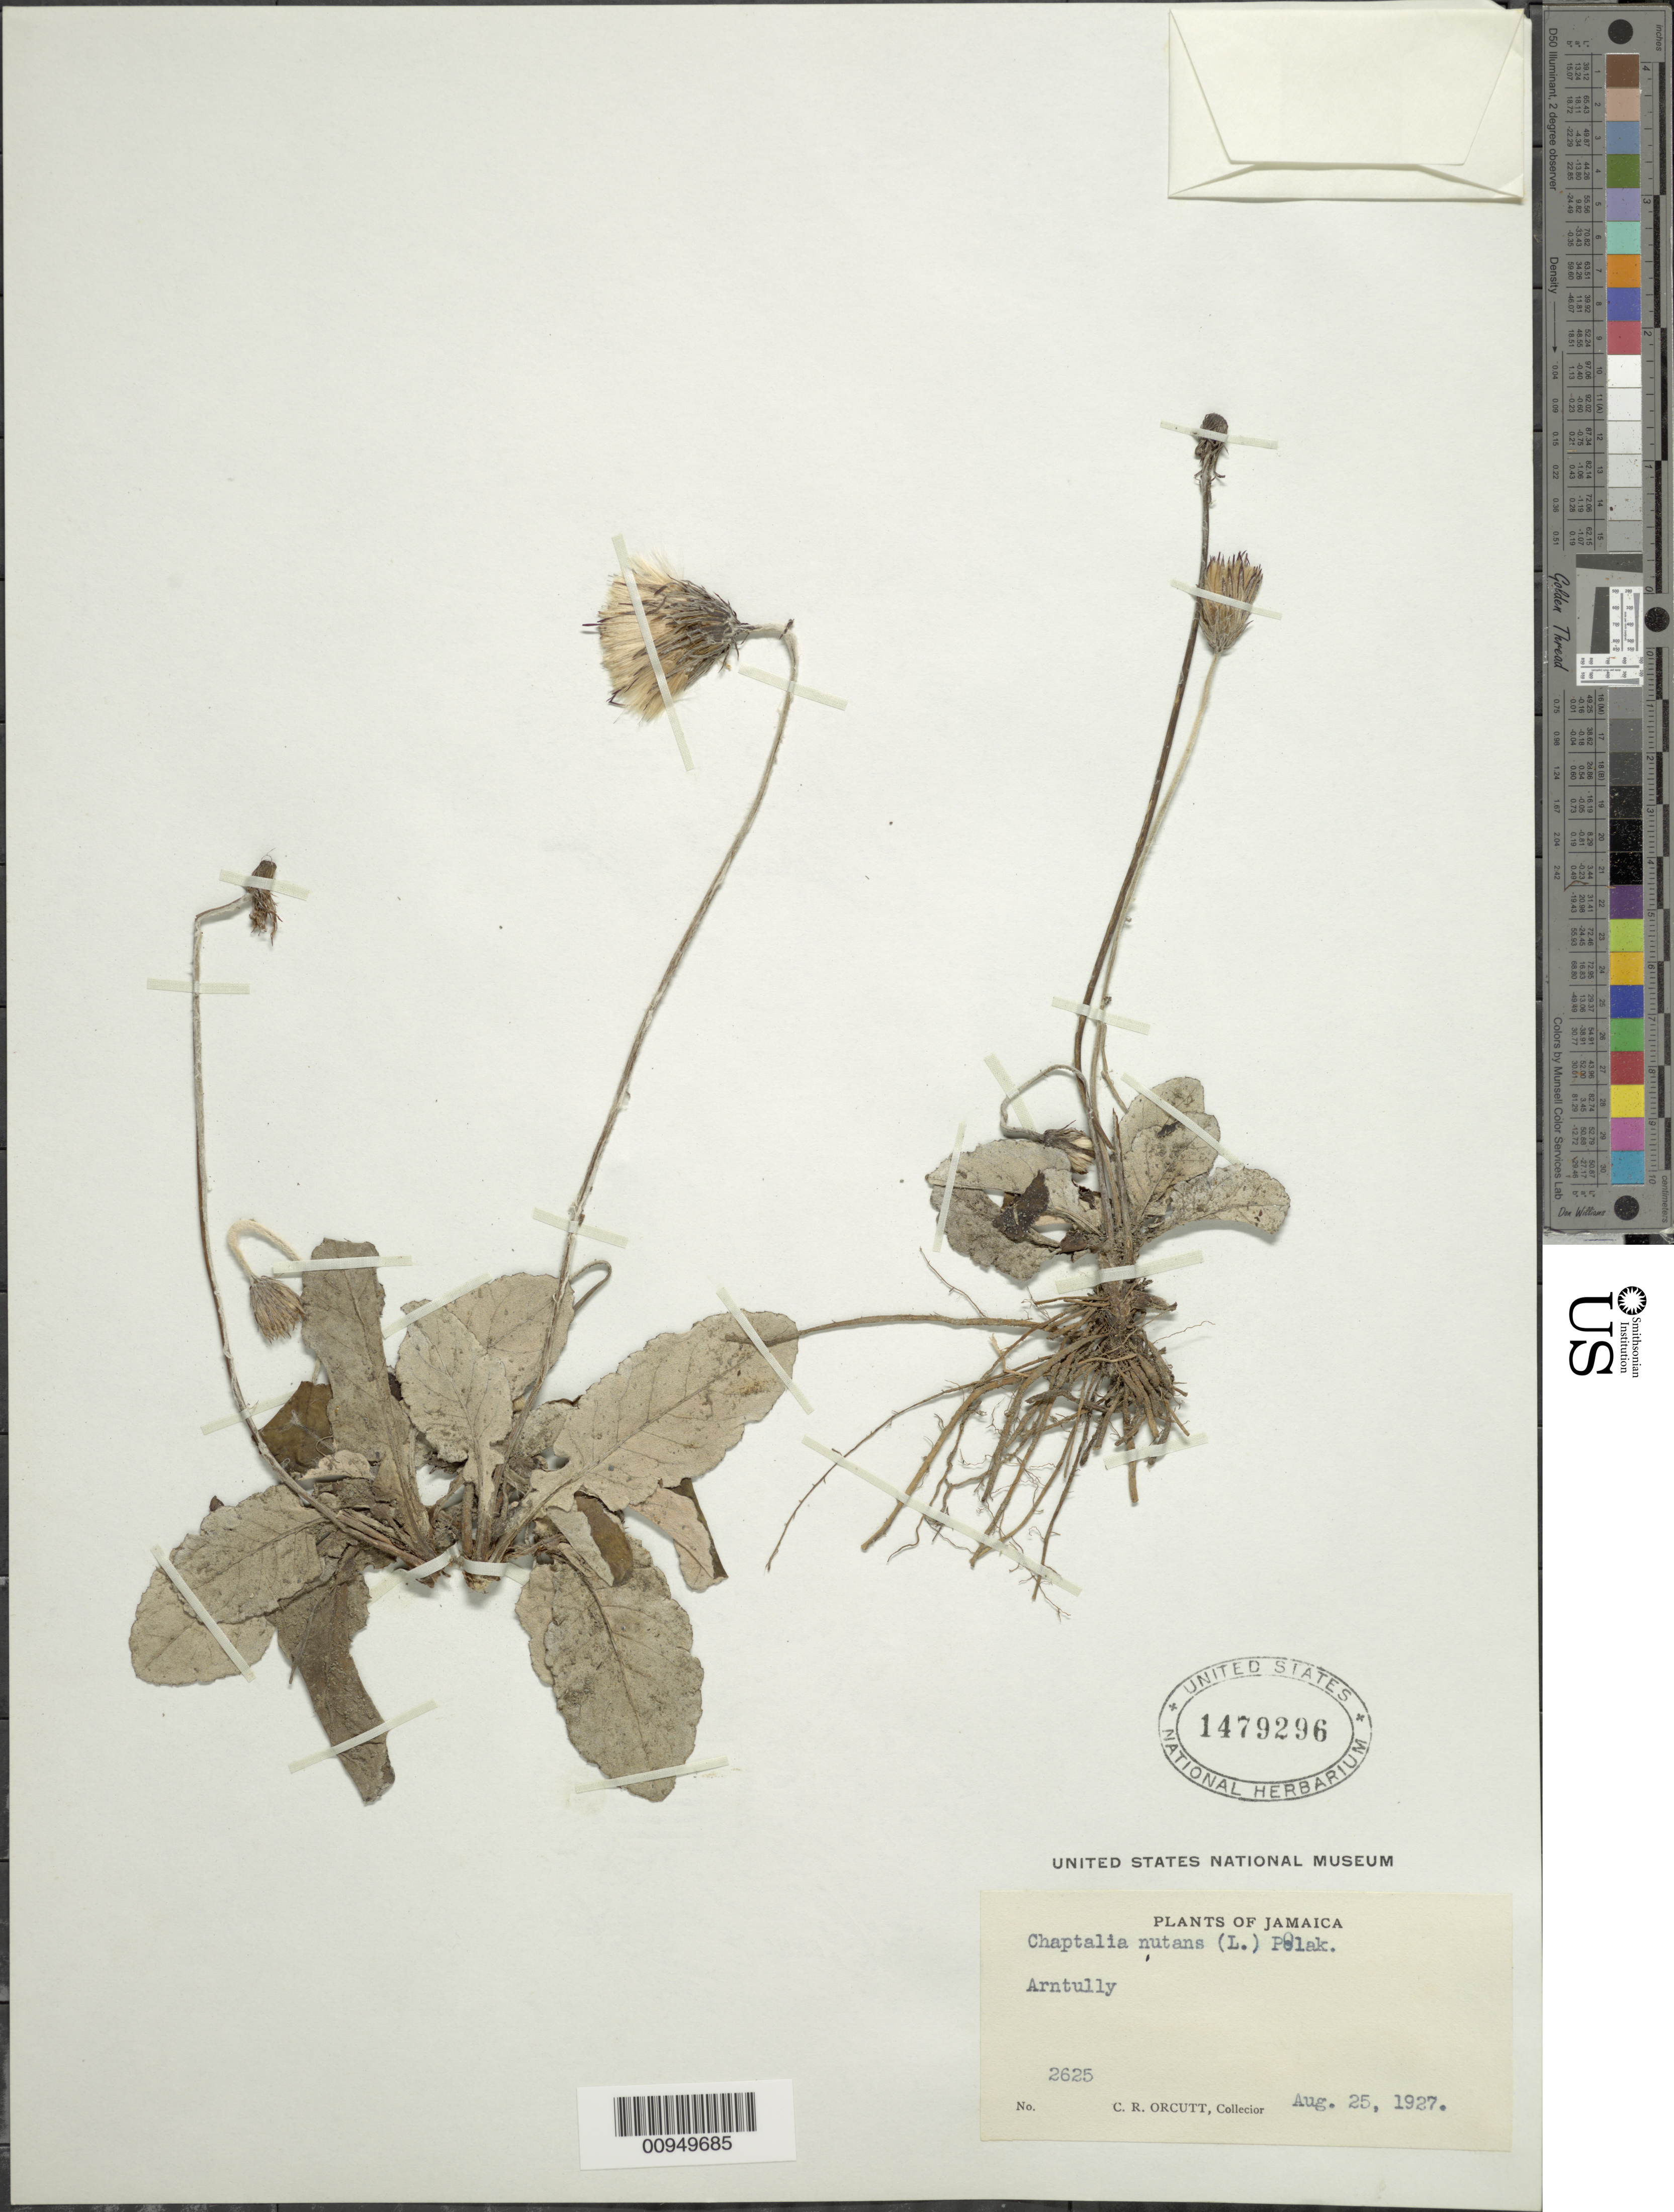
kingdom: Plantae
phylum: Tracheophyta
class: Magnoliopsida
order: Asterales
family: Asteraceae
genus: Chaptalia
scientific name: Chaptalia nutans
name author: (L.) Pol.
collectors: C. R. Orcutt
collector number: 2625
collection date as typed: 25 Aug 1927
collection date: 1927-08-25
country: Jamaica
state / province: Saint Thomas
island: Jamaica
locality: Arntully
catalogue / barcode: US 1479296